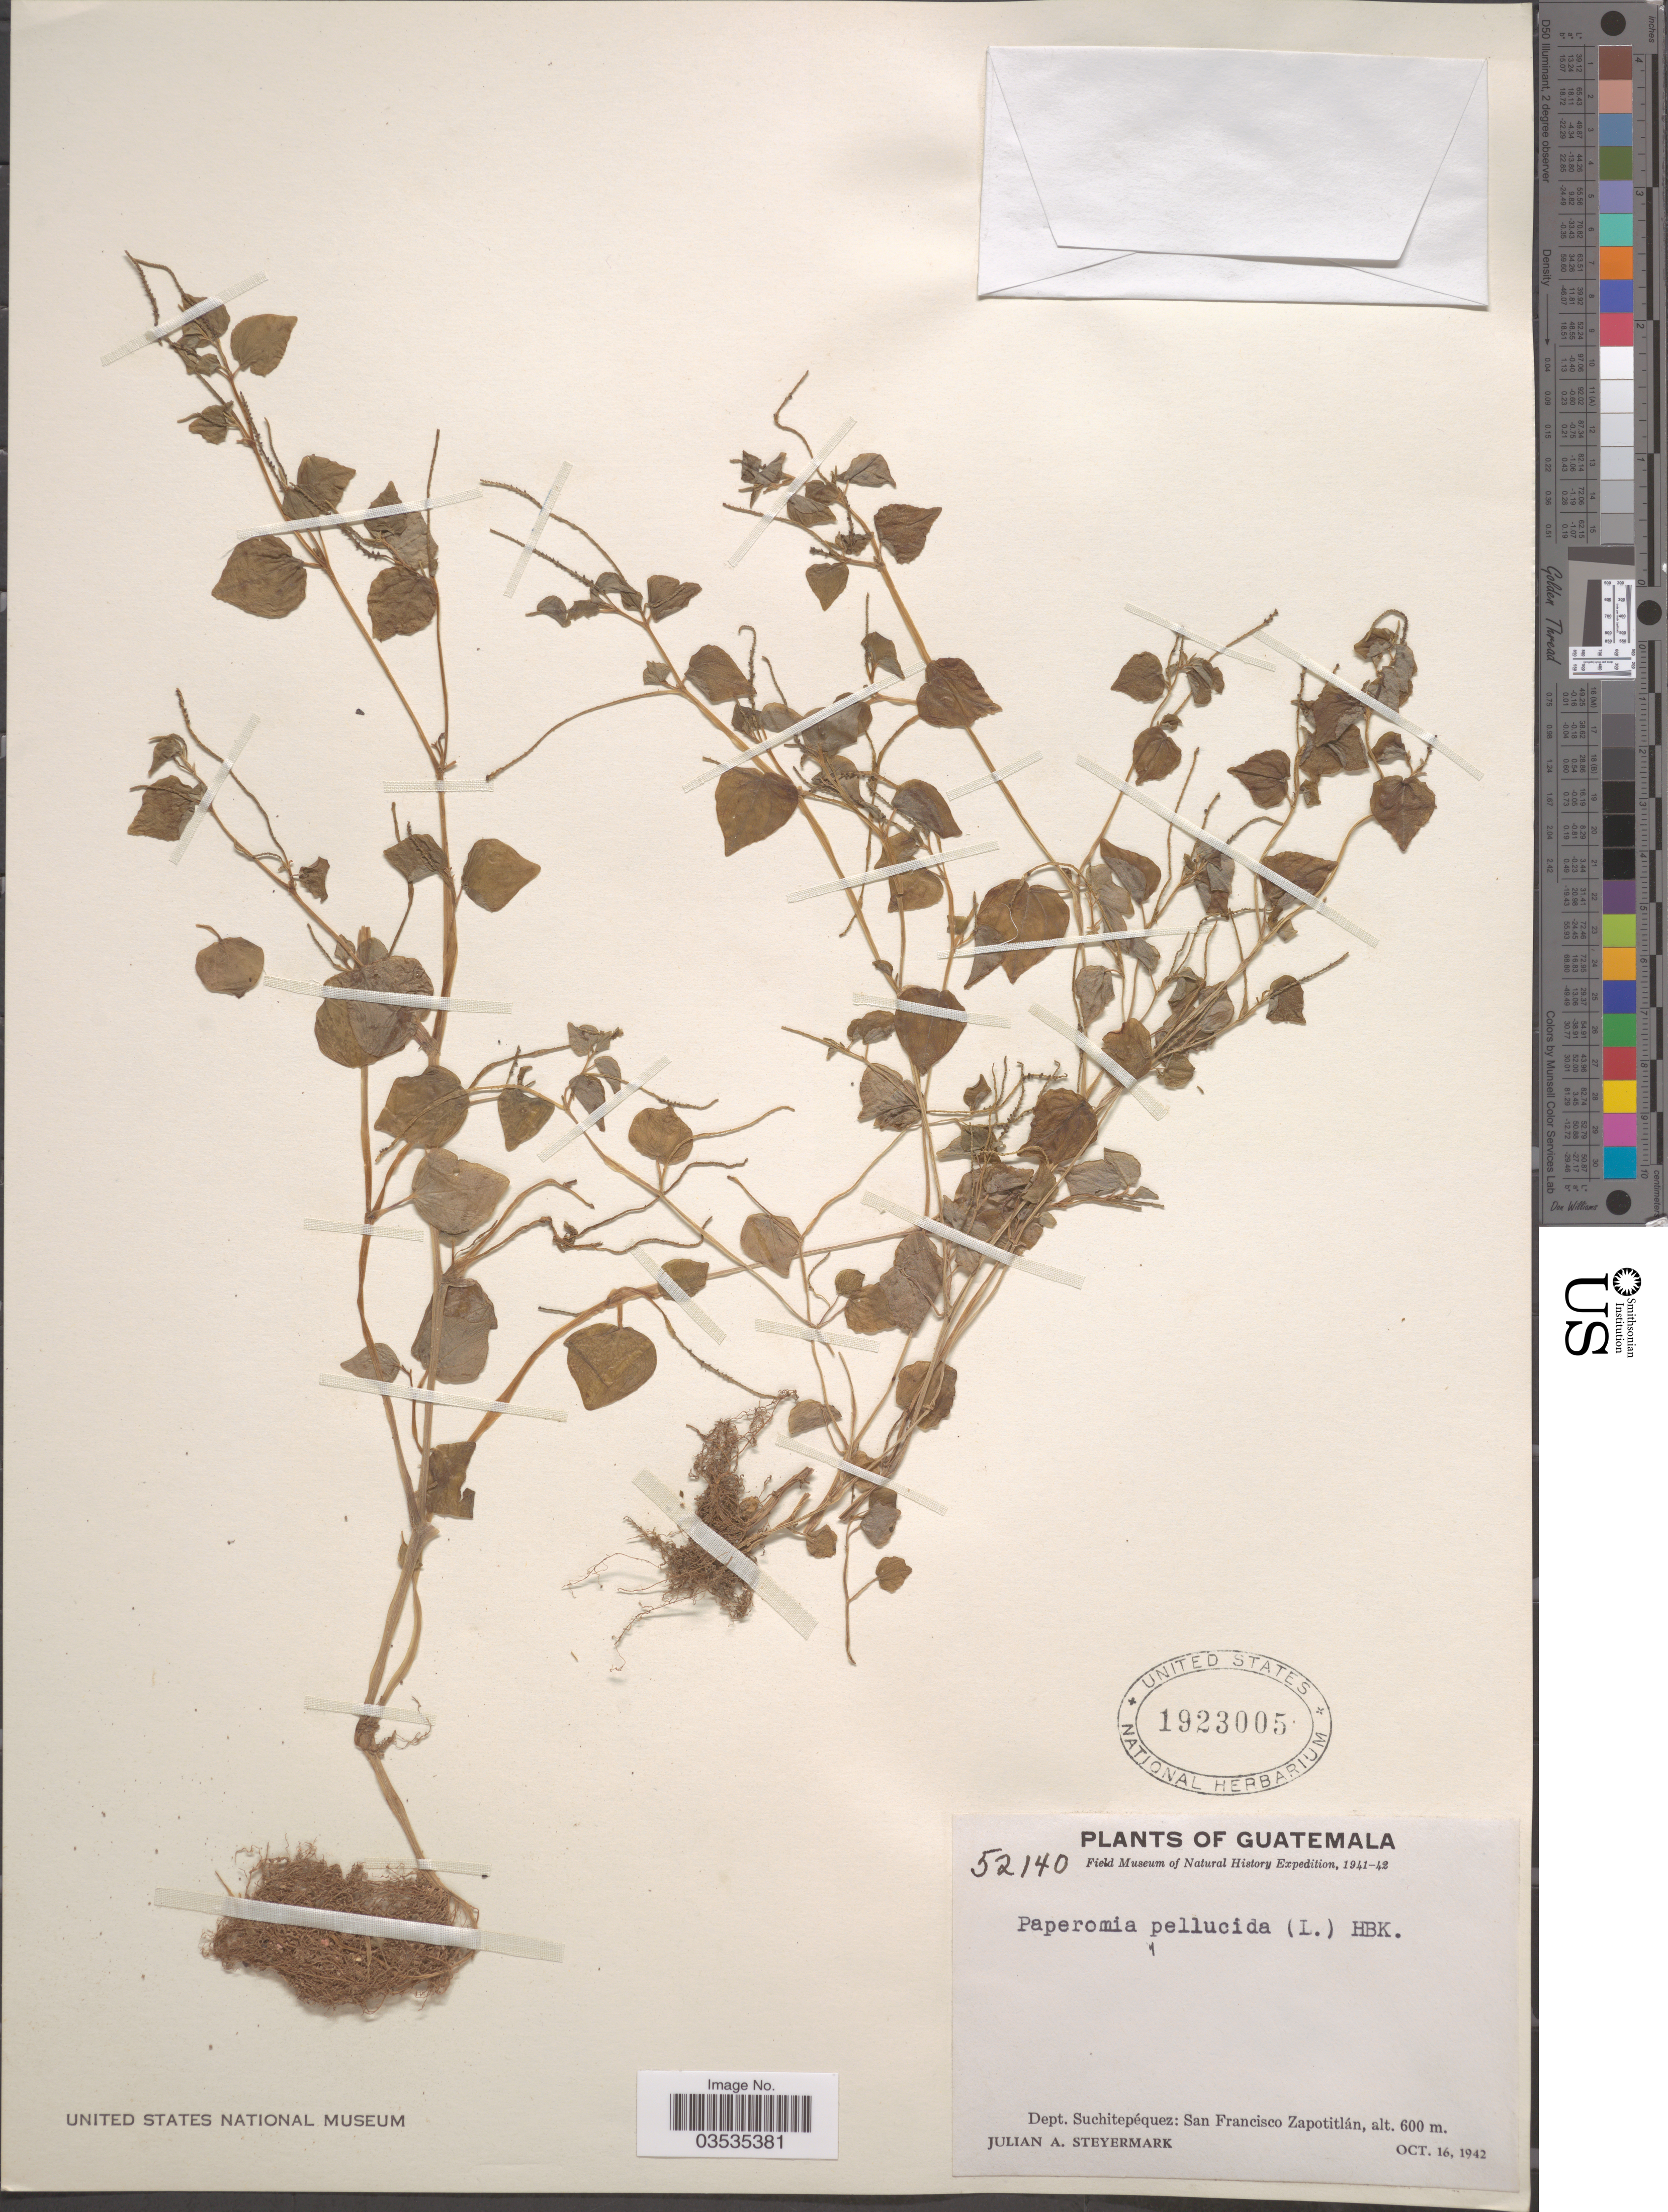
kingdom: Plantae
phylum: Tracheophyta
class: Magnoliopsida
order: Piperales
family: Piperaceae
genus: Peperomia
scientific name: Peperomia pellucida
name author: (L.) Kunth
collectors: J. Steyermark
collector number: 52140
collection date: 1942-10-16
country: Guatemala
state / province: Suchitepequez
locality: Dept. Suchitepéquez: San Francisco Zapotitlán.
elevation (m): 600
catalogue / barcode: US 1923005